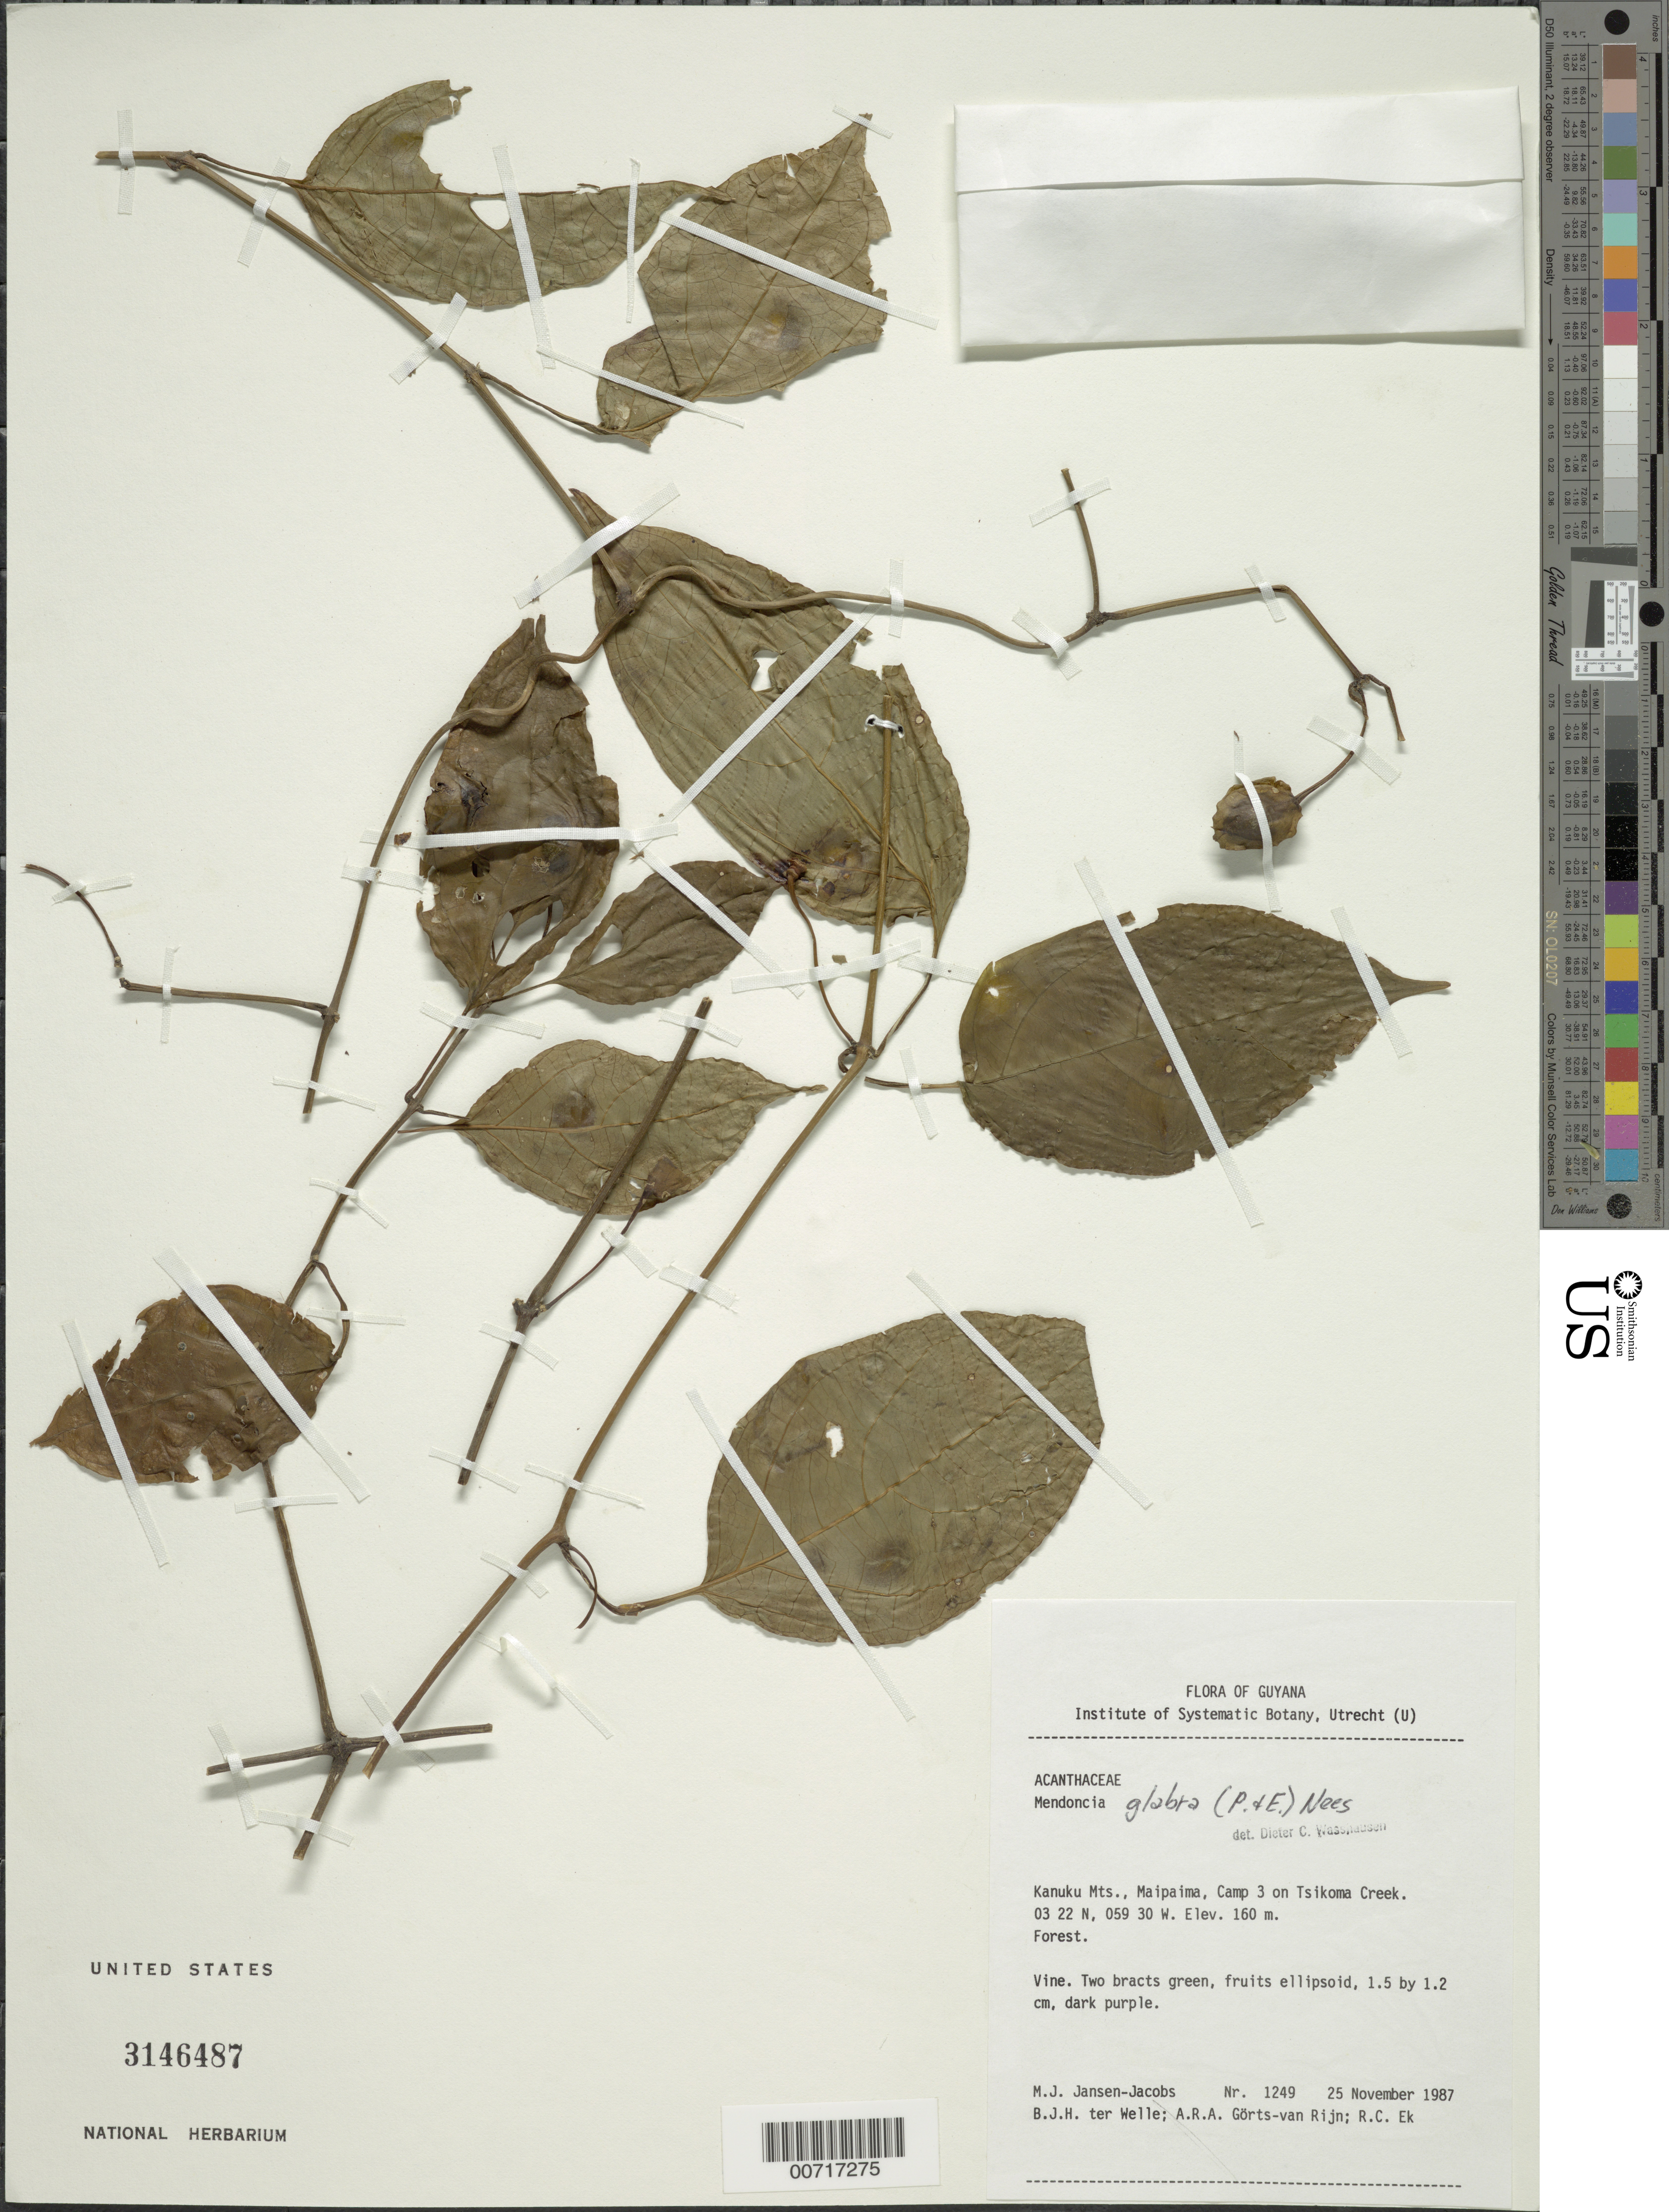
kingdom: Plantae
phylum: Tracheophyta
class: Magnoliopsida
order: Lamiales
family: Acanthaceae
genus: Mendoncia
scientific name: Mendoncia glabra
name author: (Poepp. & Endl.) Nees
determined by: Wasshausen, Dieter C., (BOT), Smithsonian Institution - National Museum of Natural History (UNITED STATES)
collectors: M. J. Jansen-Jacobs, B. Welle, A. .R. A. Görts-van Rijn & R. C. Ek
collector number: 1249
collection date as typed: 25-Nov-87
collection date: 1987-11-25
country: Guyana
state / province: U. Takutu-U. Essequibo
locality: Kanuku Mts., Maipaima, Camp 3 on Tsikoma Creek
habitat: Forest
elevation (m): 160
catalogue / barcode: US 3146487